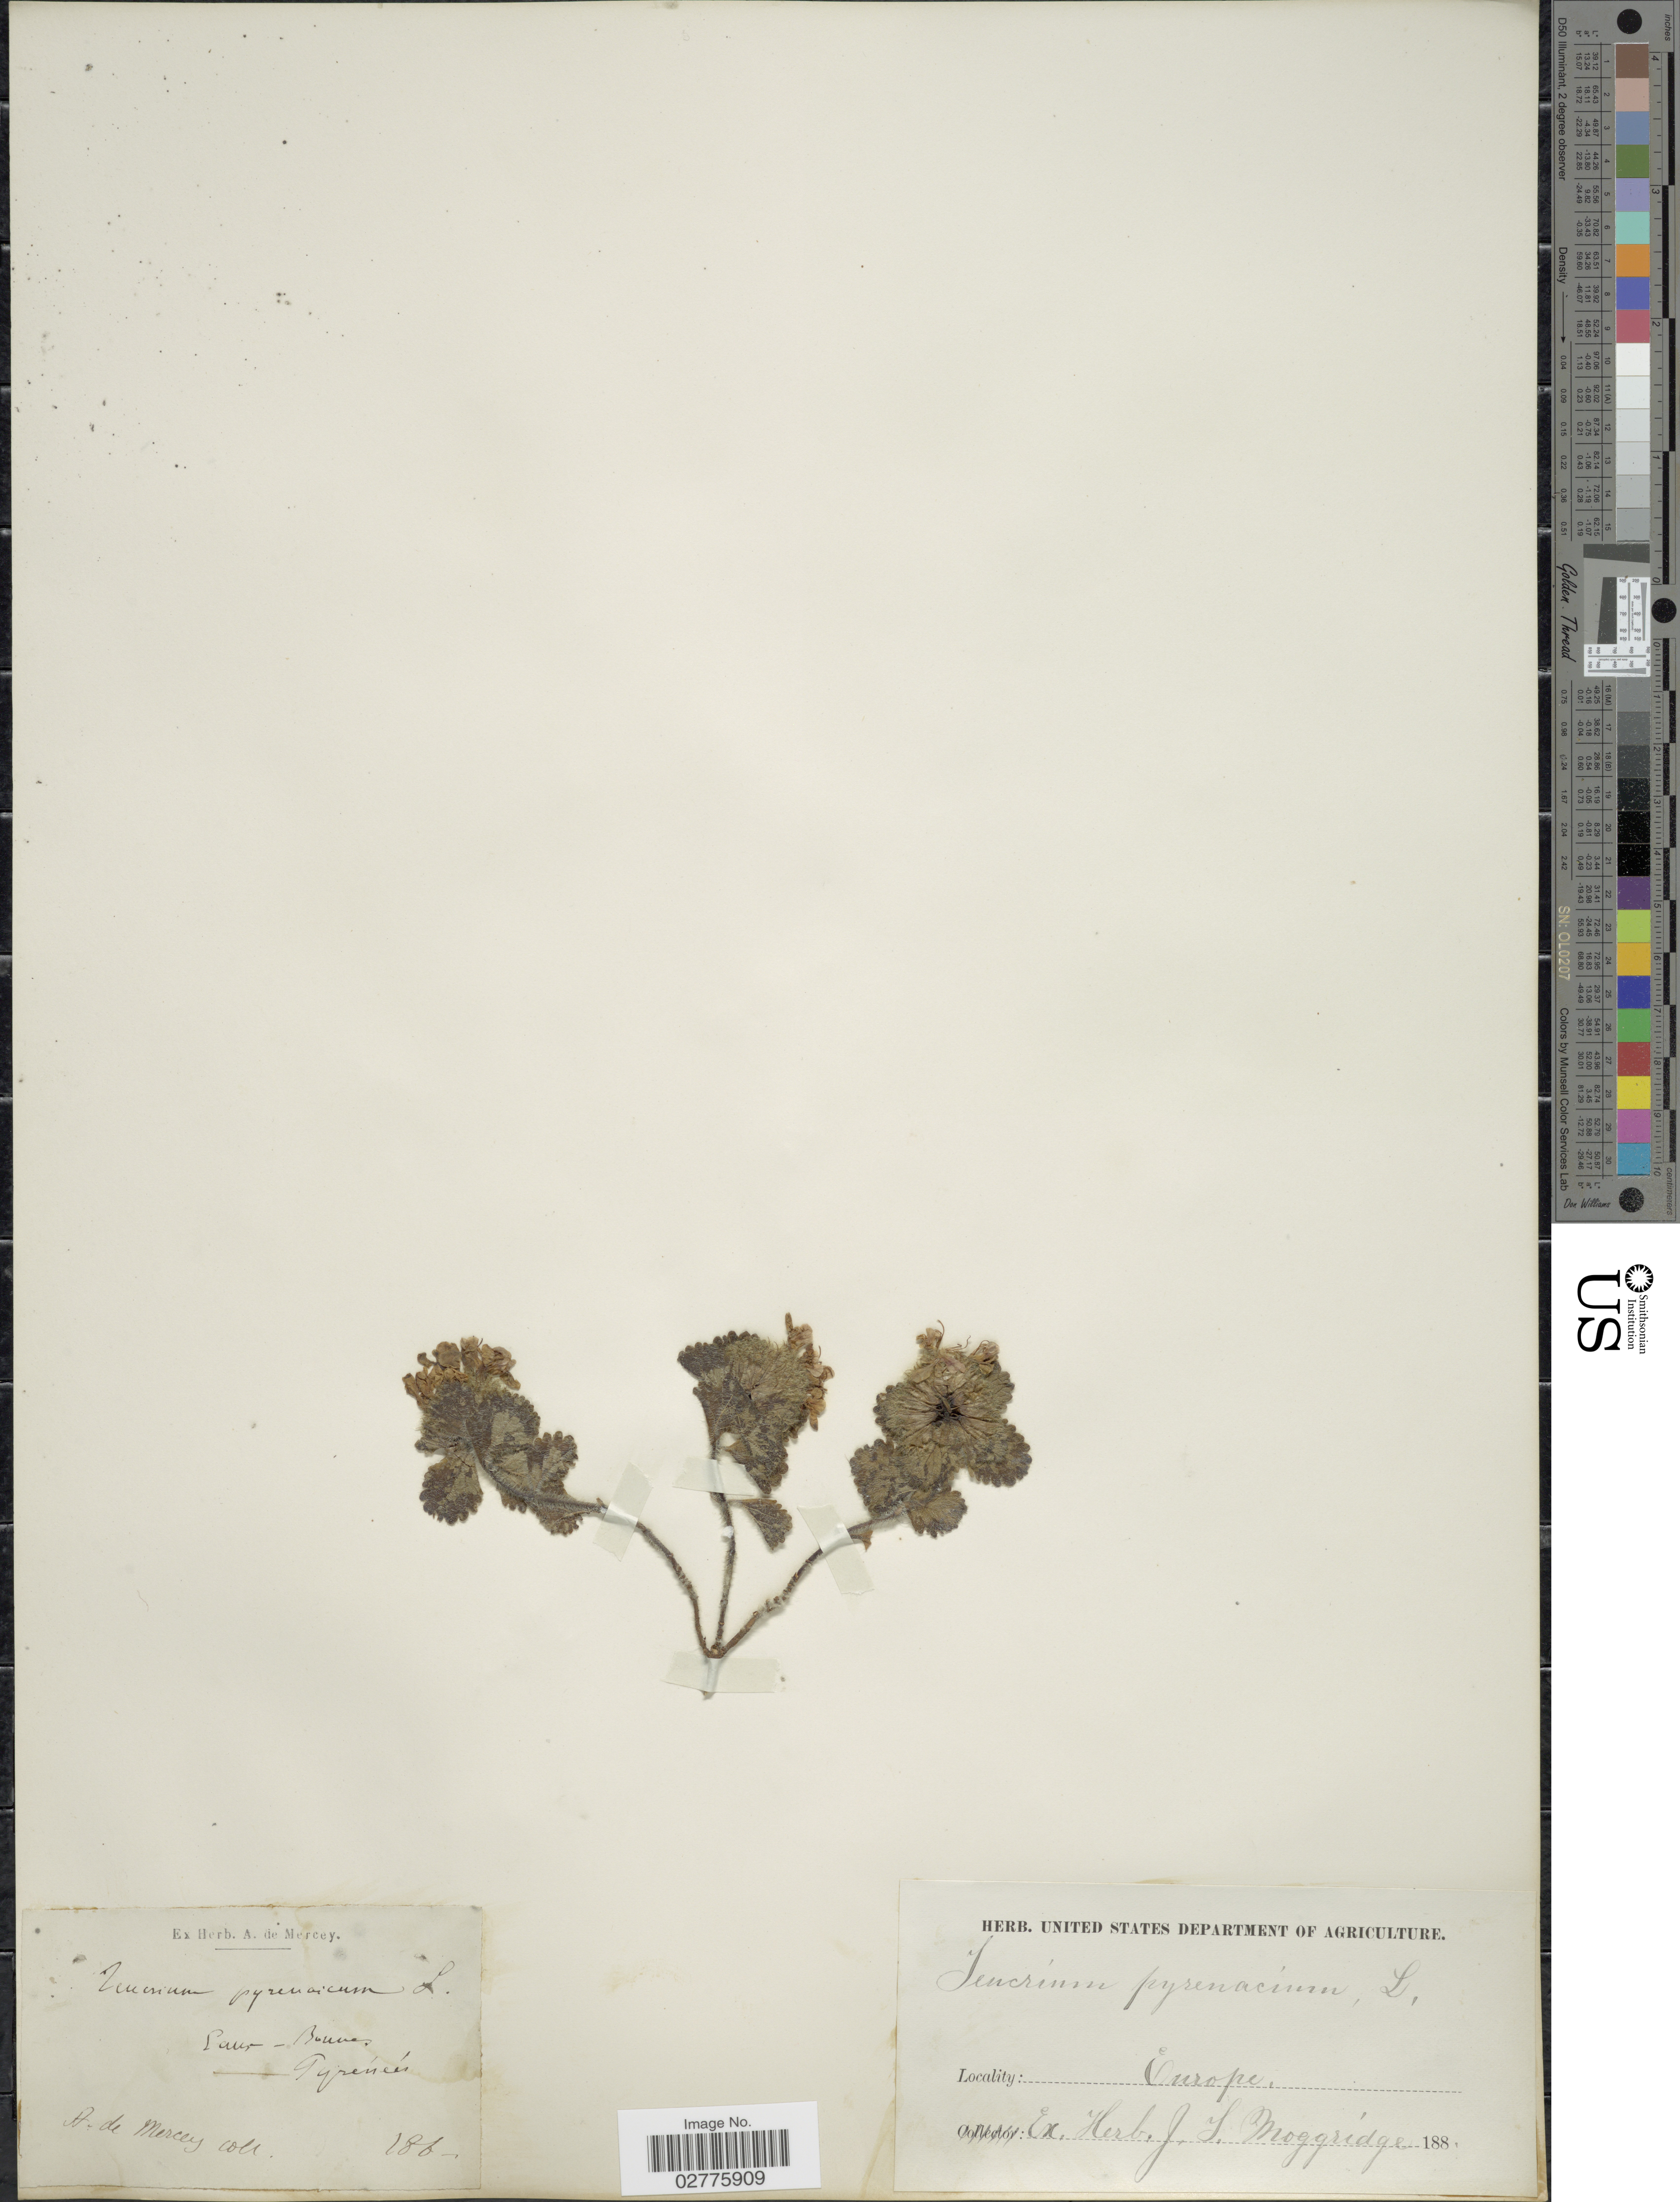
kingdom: Plantae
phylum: Tracheophyta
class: Magnoliopsida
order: Lamiales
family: Lamiaceae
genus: Teucrium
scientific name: Teucrium pyrenaicum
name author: L.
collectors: A. De Mercey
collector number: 186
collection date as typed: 188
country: France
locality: Eaux-Bonnes. Pyrénées. Europe.